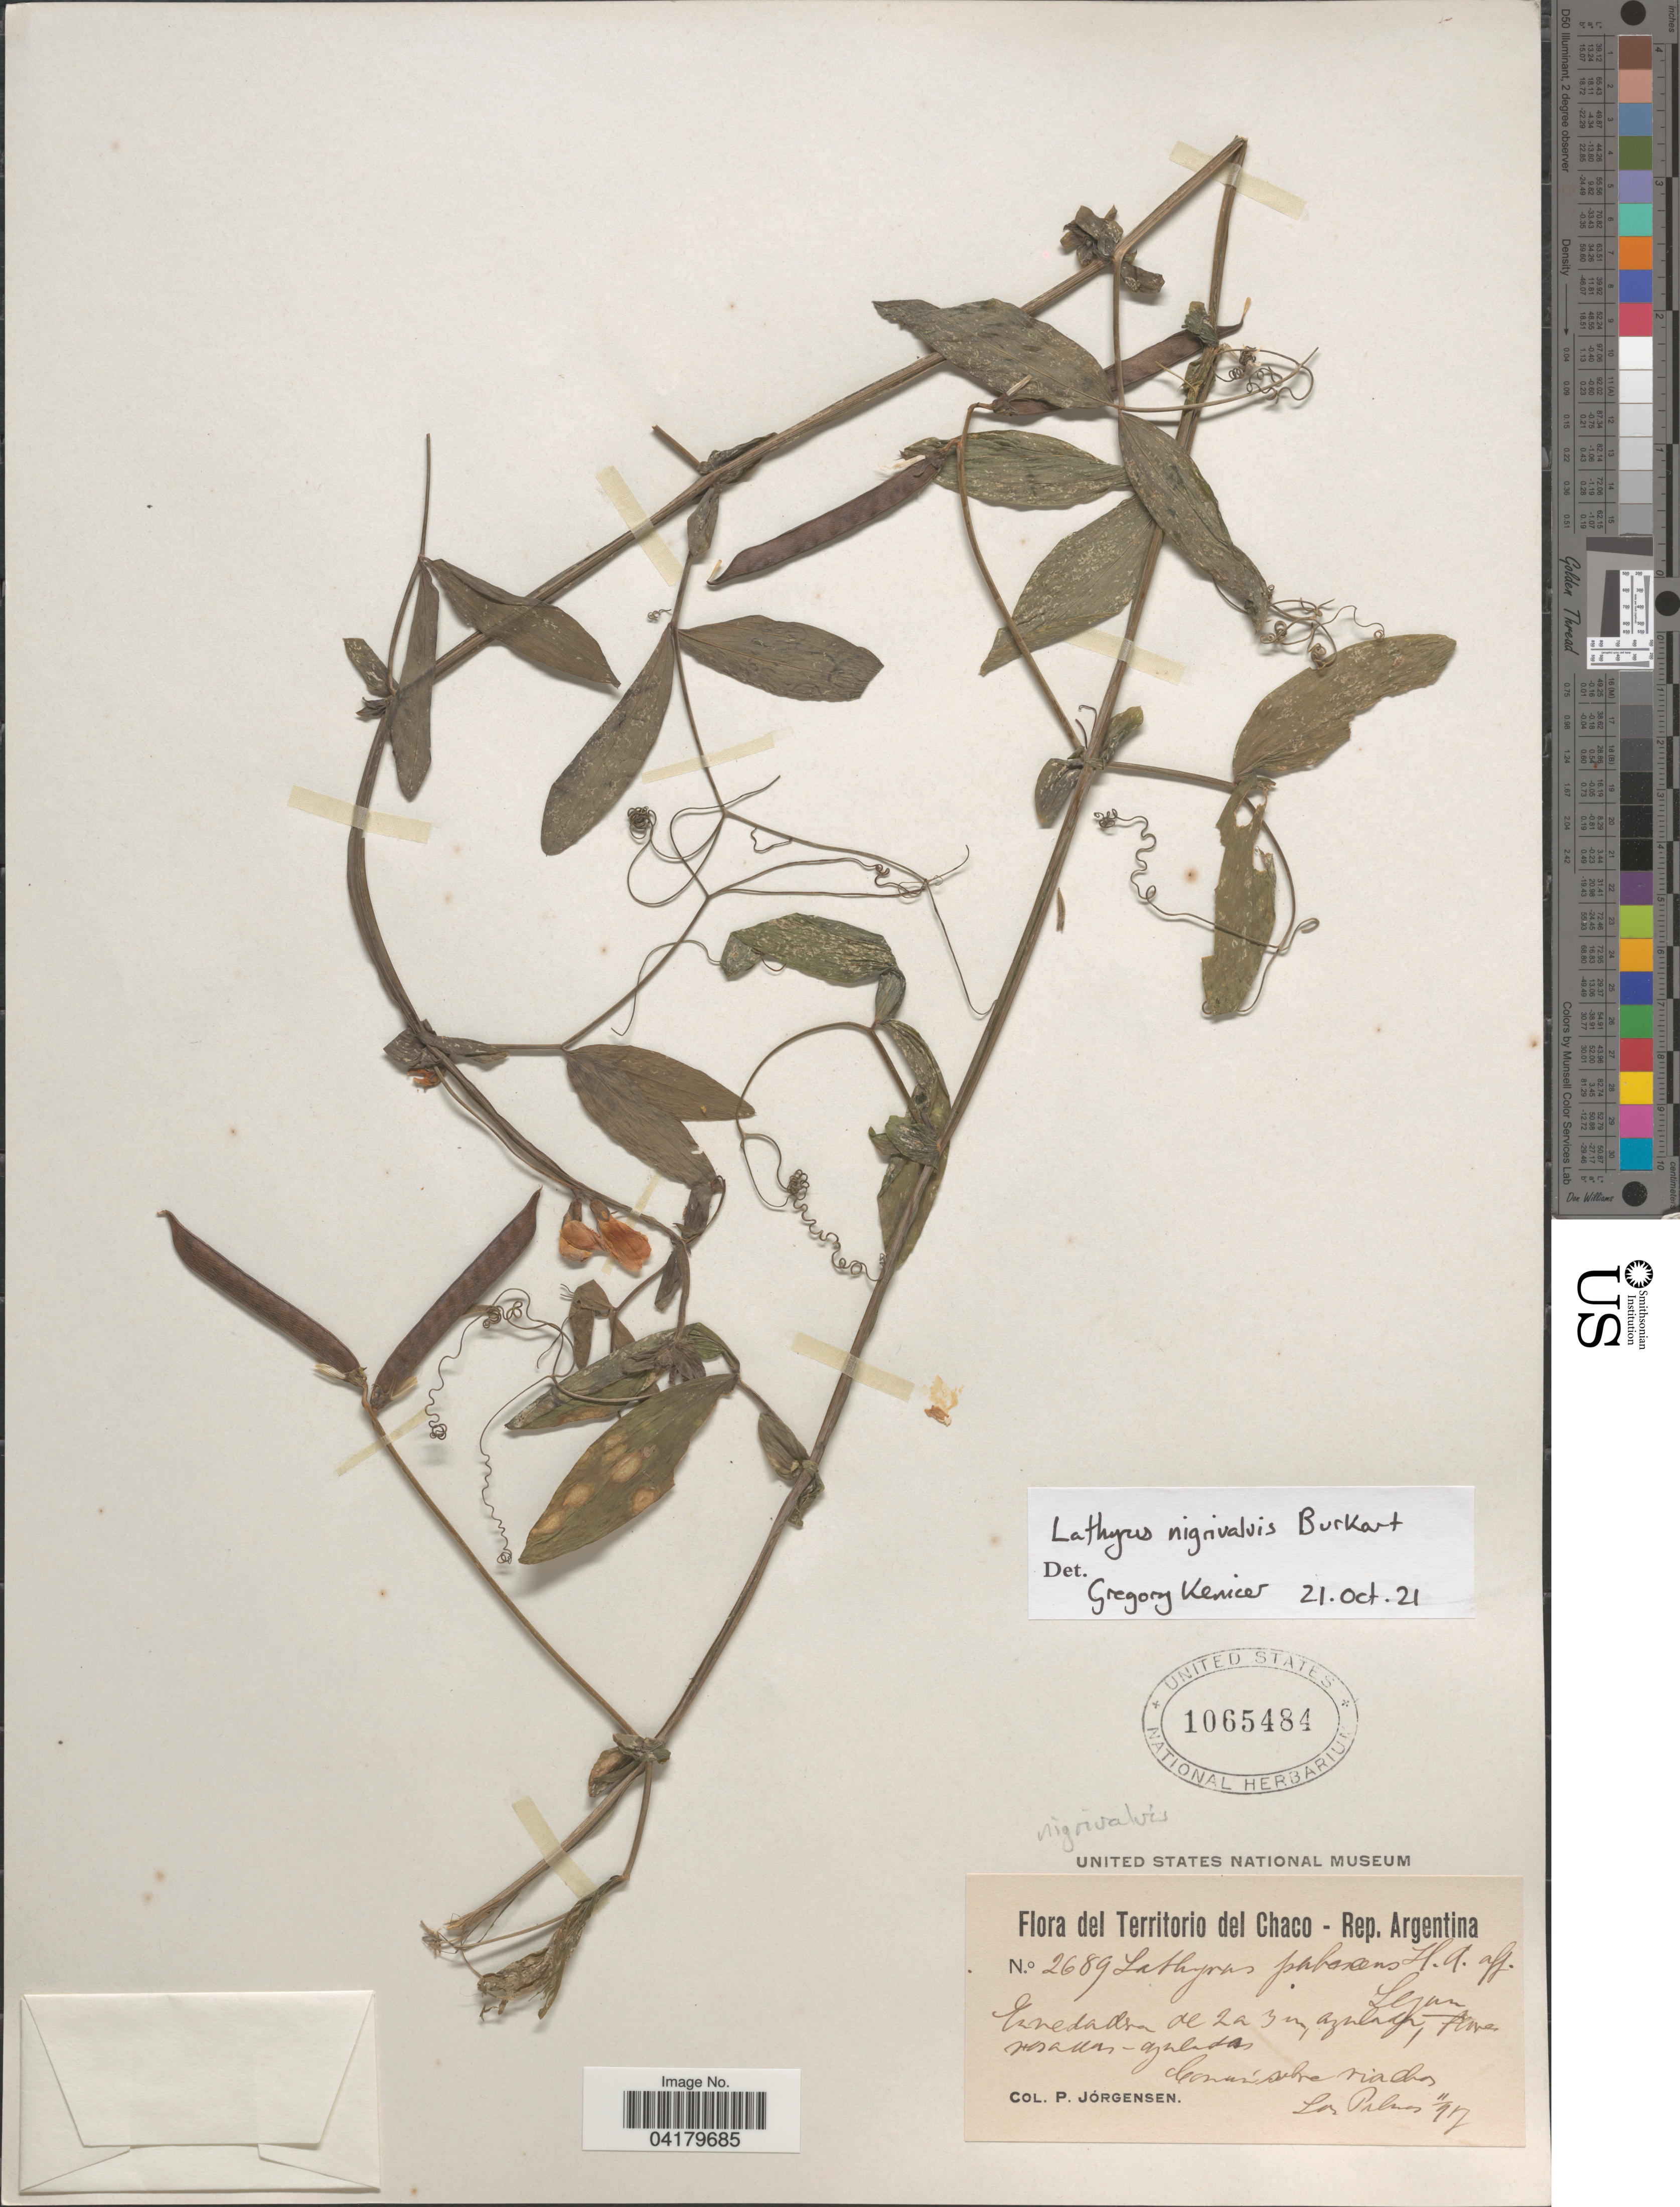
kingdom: Plantae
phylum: Tracheophyta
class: Magnoliopsida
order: Fabales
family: Fabaceae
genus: Lathyrus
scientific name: Lathyrus nigrivalvis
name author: Burkart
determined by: Kenicer, Gregory J.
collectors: P. Jörgensen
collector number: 2689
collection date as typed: Transcribed d/m/y: /11/97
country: Argentina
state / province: Chaco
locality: Los Palmas.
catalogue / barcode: US 1065484